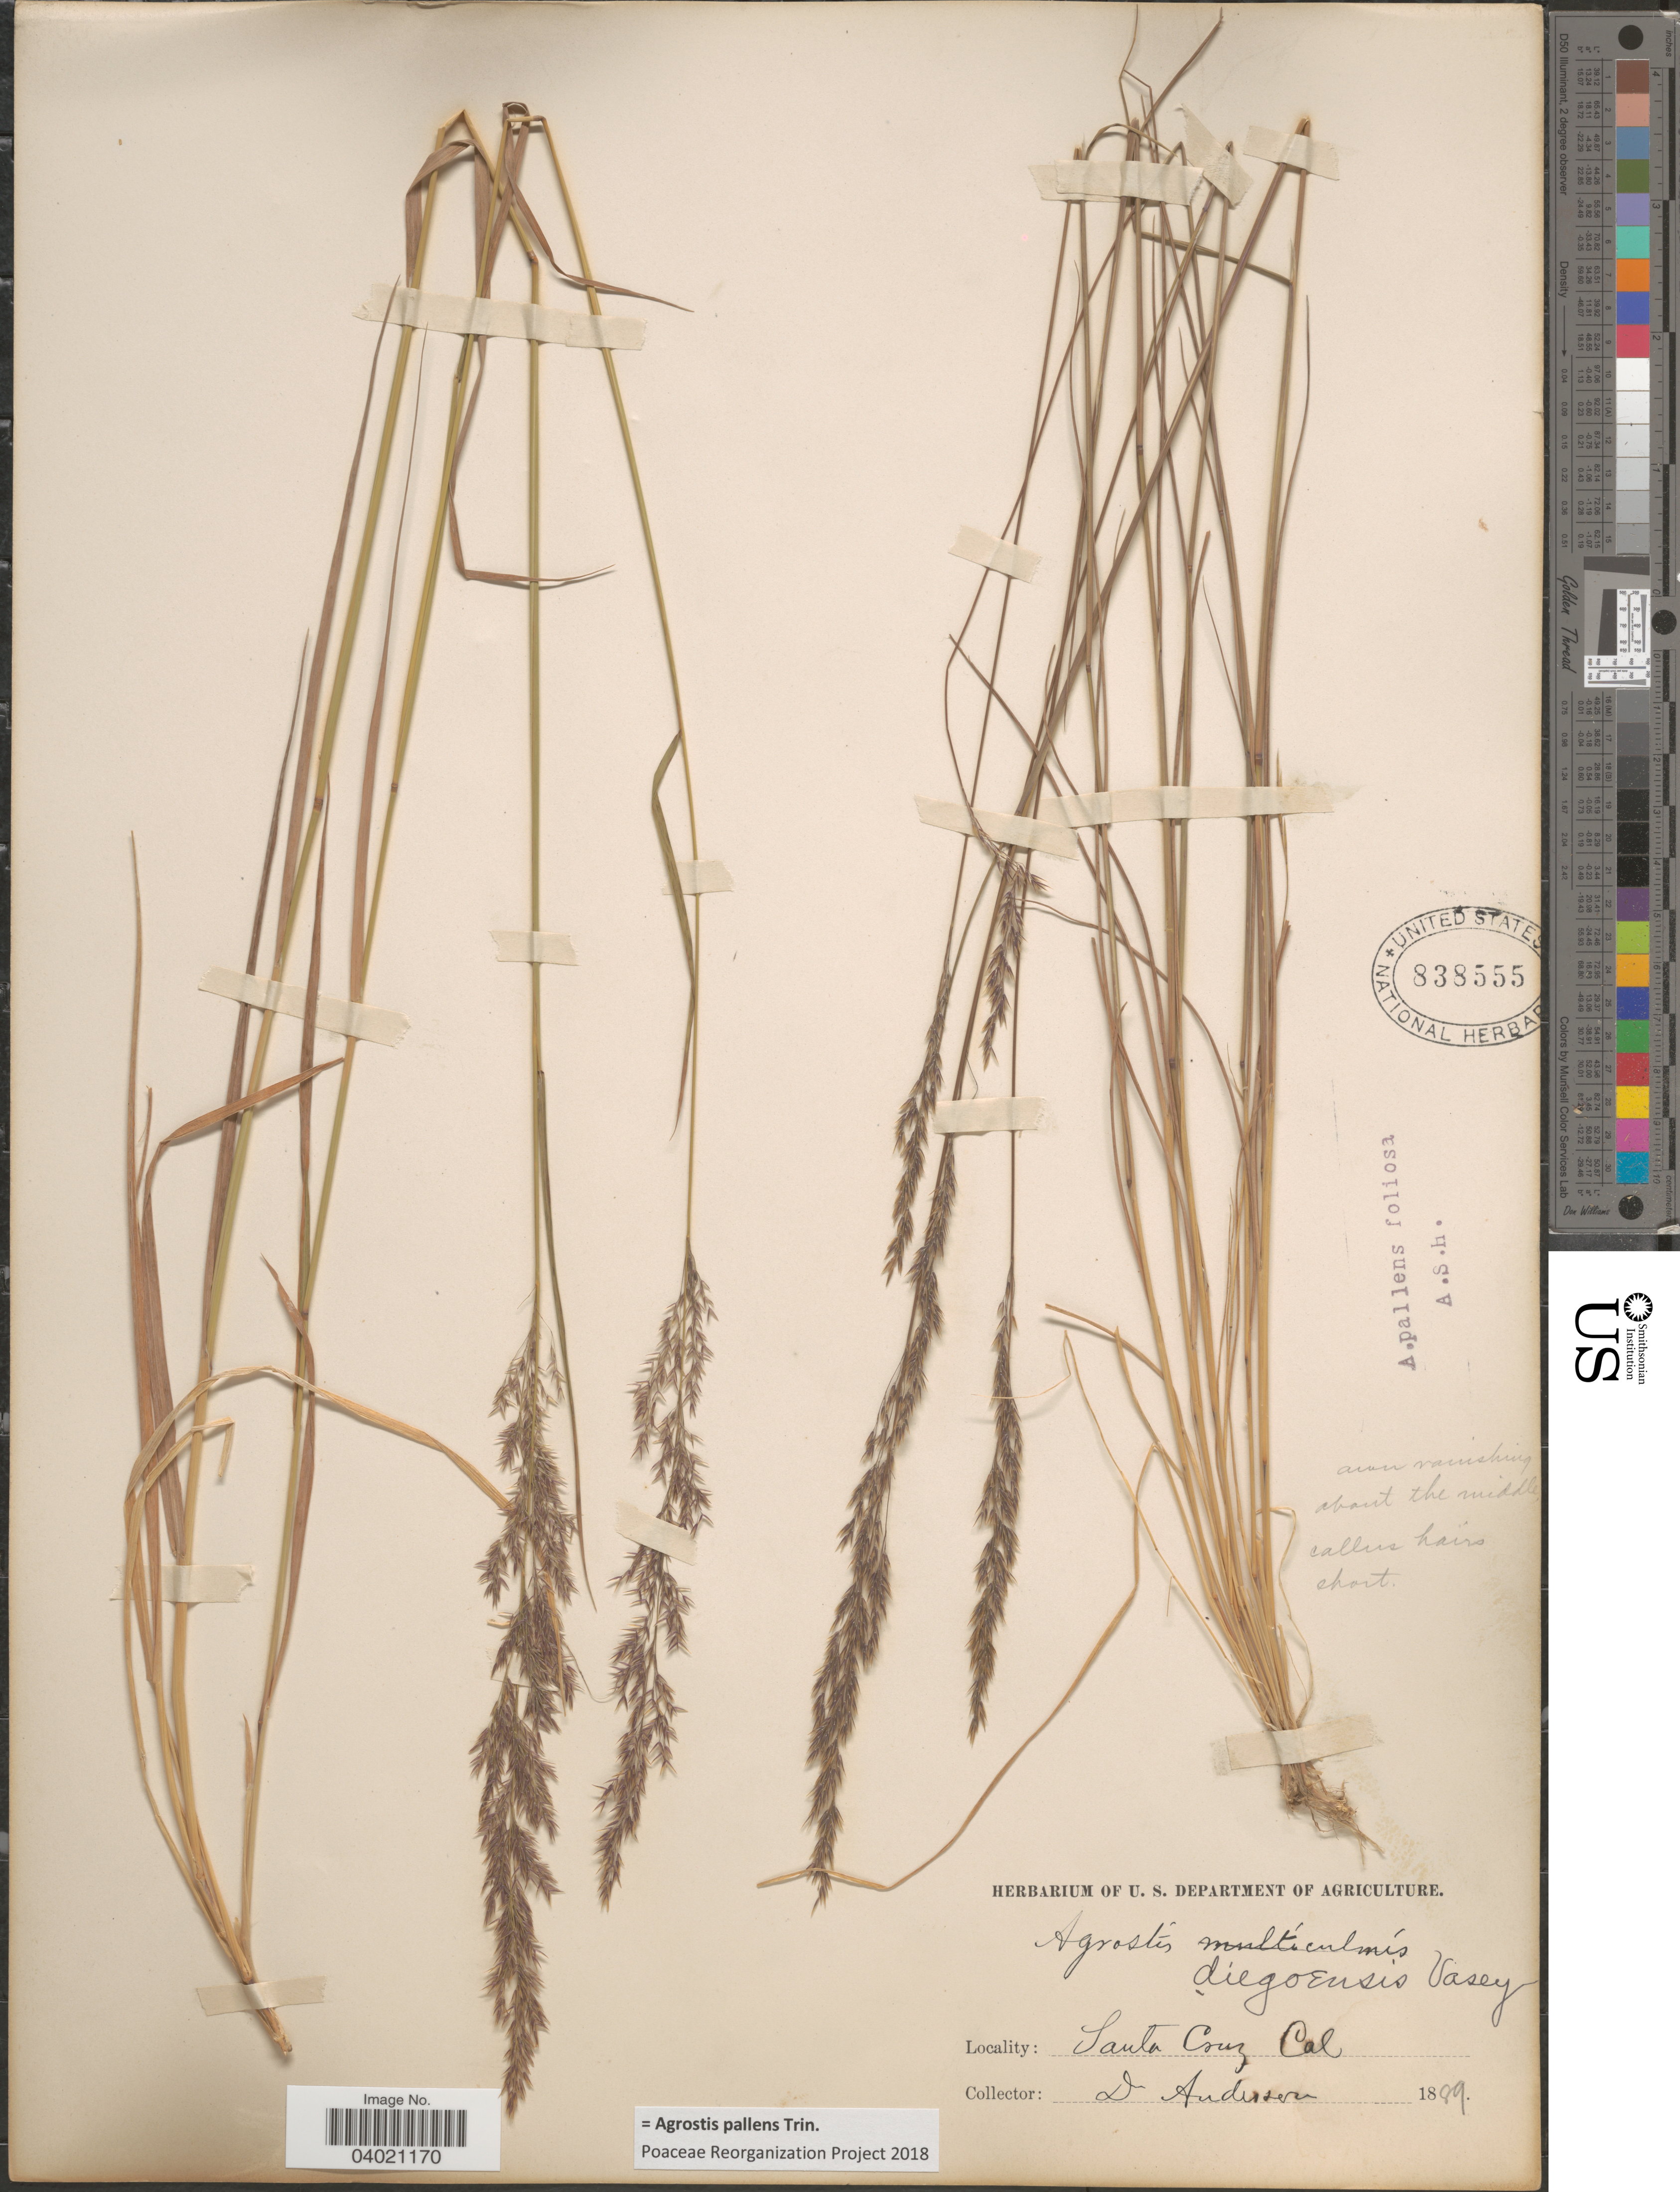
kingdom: Plantae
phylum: Tracheophyta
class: Liliopsida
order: Poales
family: Poaceae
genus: Agrostis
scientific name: Agrostis pallens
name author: Trin.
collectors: -. Anderson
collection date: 1889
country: United States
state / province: California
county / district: Santa Cruz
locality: Santa Cruz.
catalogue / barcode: US 838555